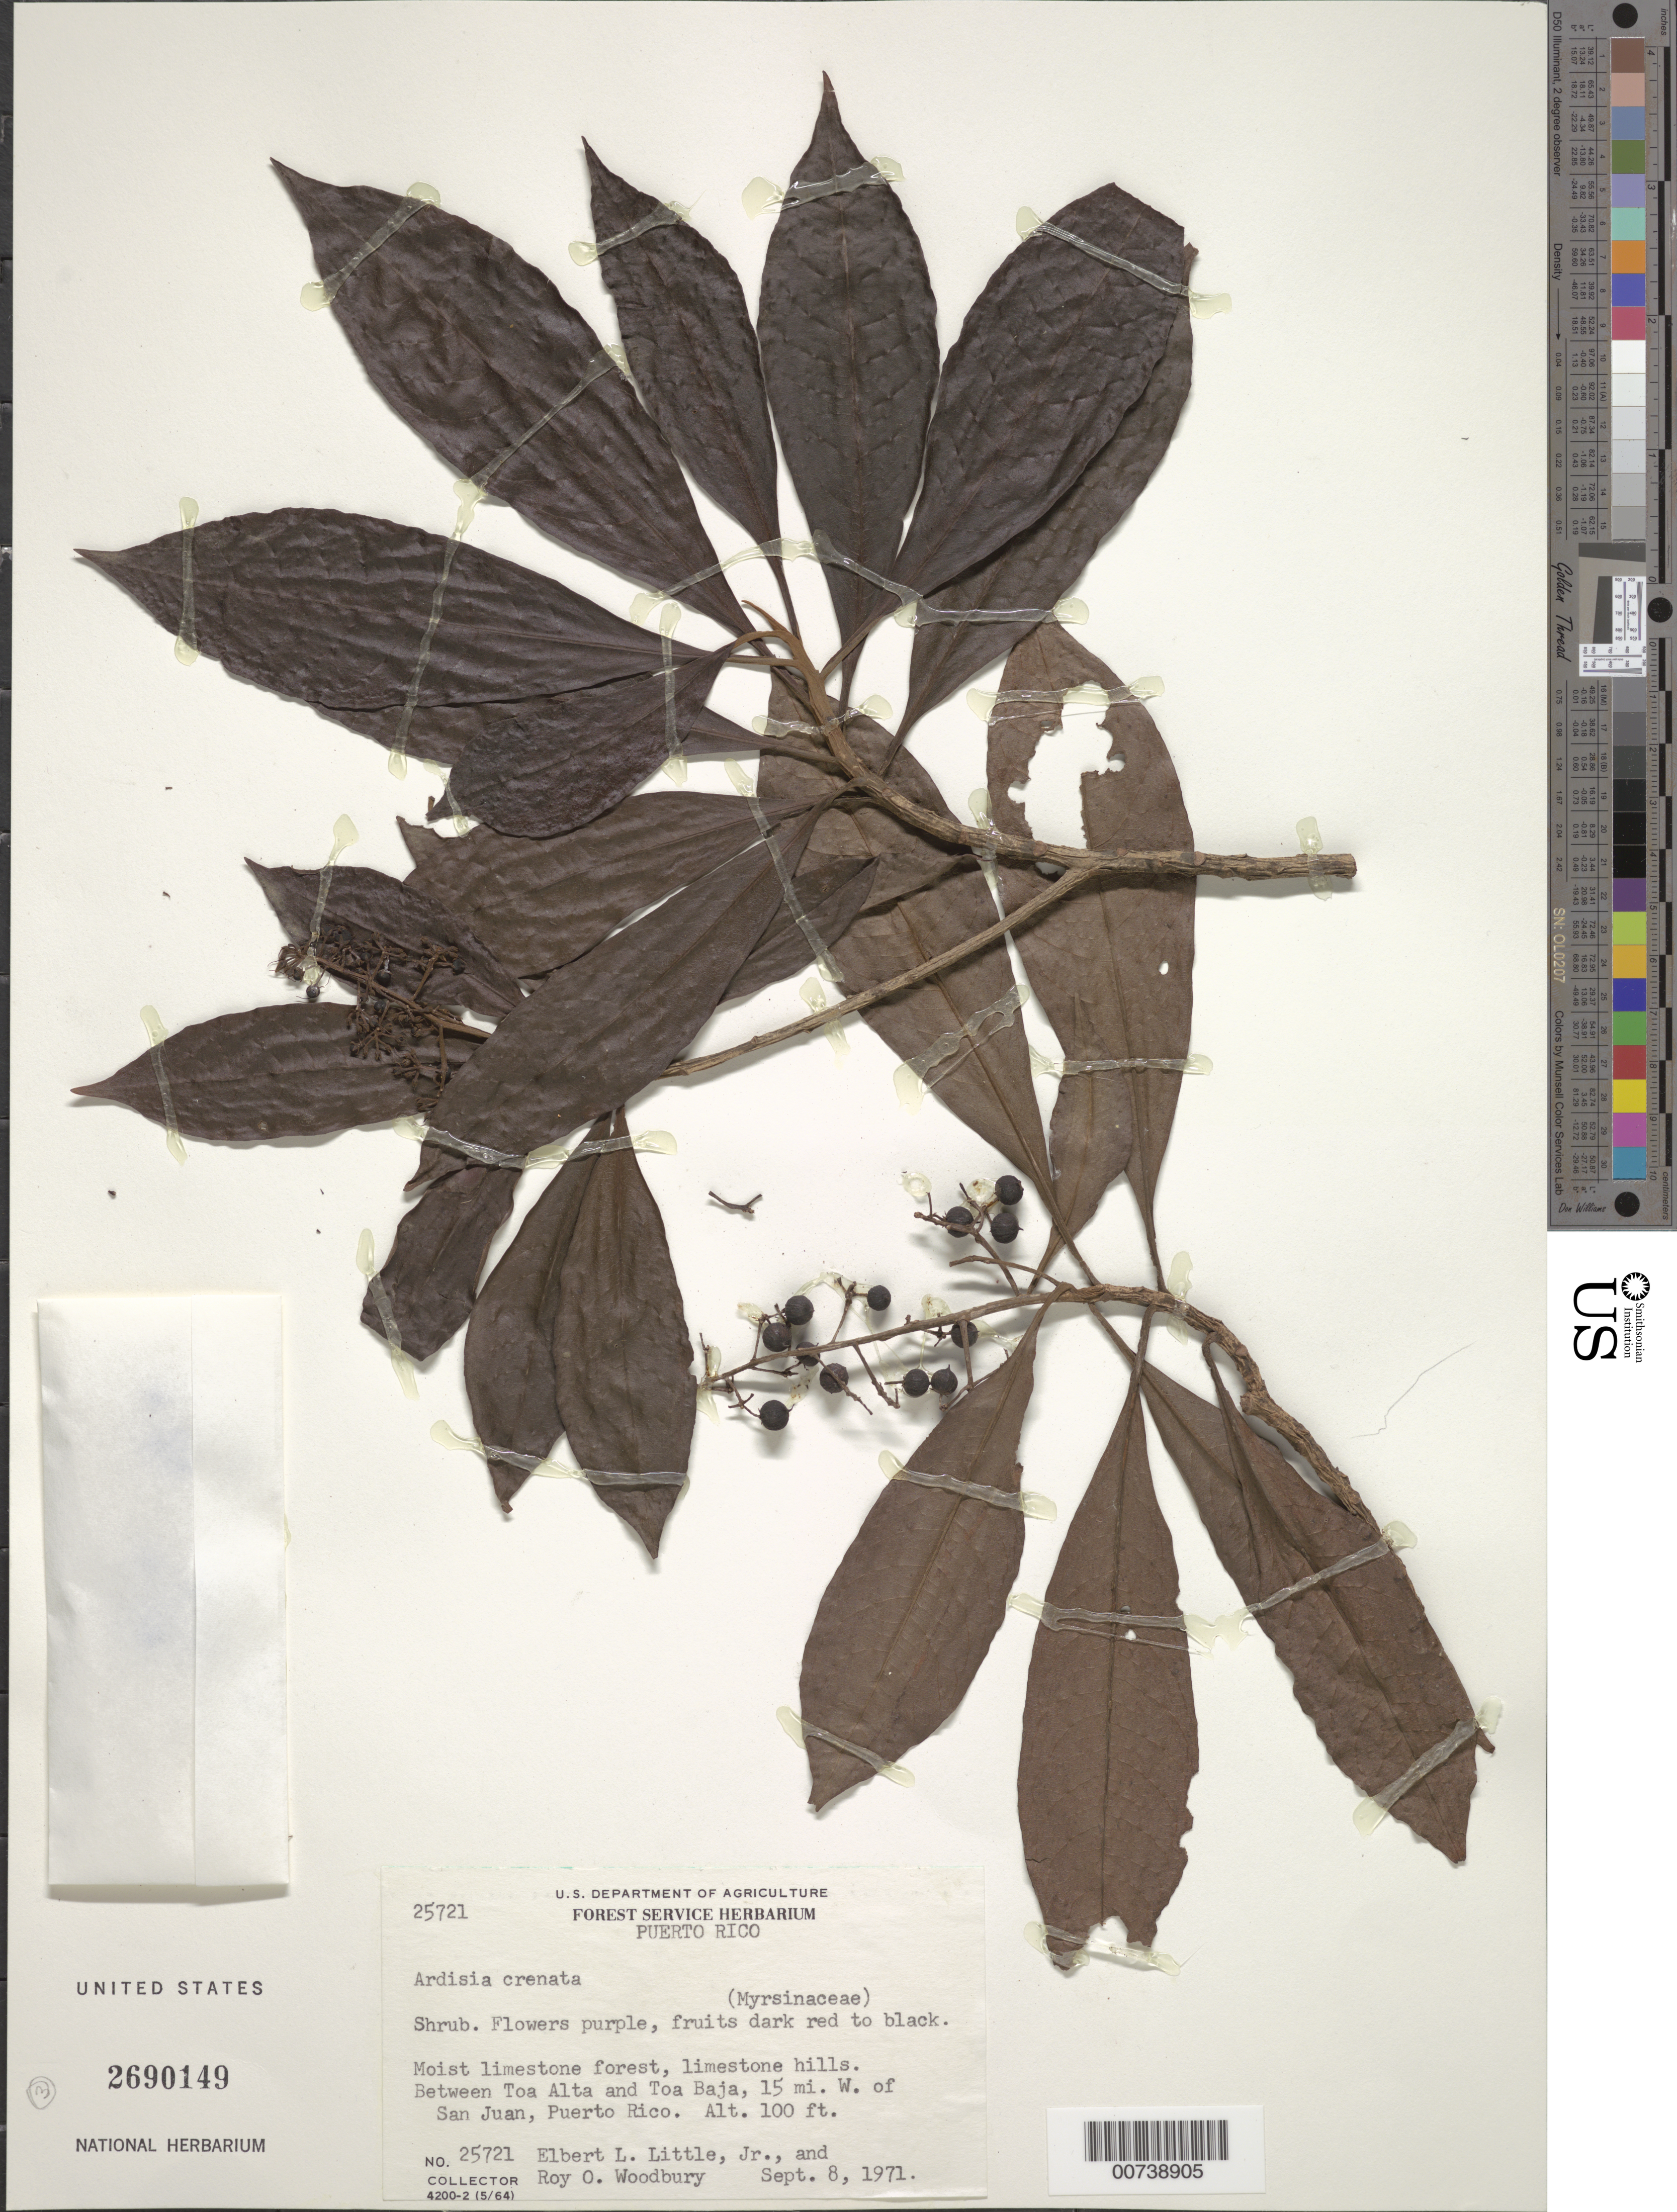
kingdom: Plantae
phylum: Tracheophyta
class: Magnoliopsida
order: Ericales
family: Primulaceae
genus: Ardisia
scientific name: Ardisia crenata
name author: Sims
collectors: E. L. Little & R. O. Woodbury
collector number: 25721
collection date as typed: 08 Sep 1971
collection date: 1971-09-08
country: Puerto Rico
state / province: San Juan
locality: Between Toa Alta and Toa Baja, 15 miles W of San Juan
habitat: Moist limestone forest, limestone hills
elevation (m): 30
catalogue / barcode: US 2690149